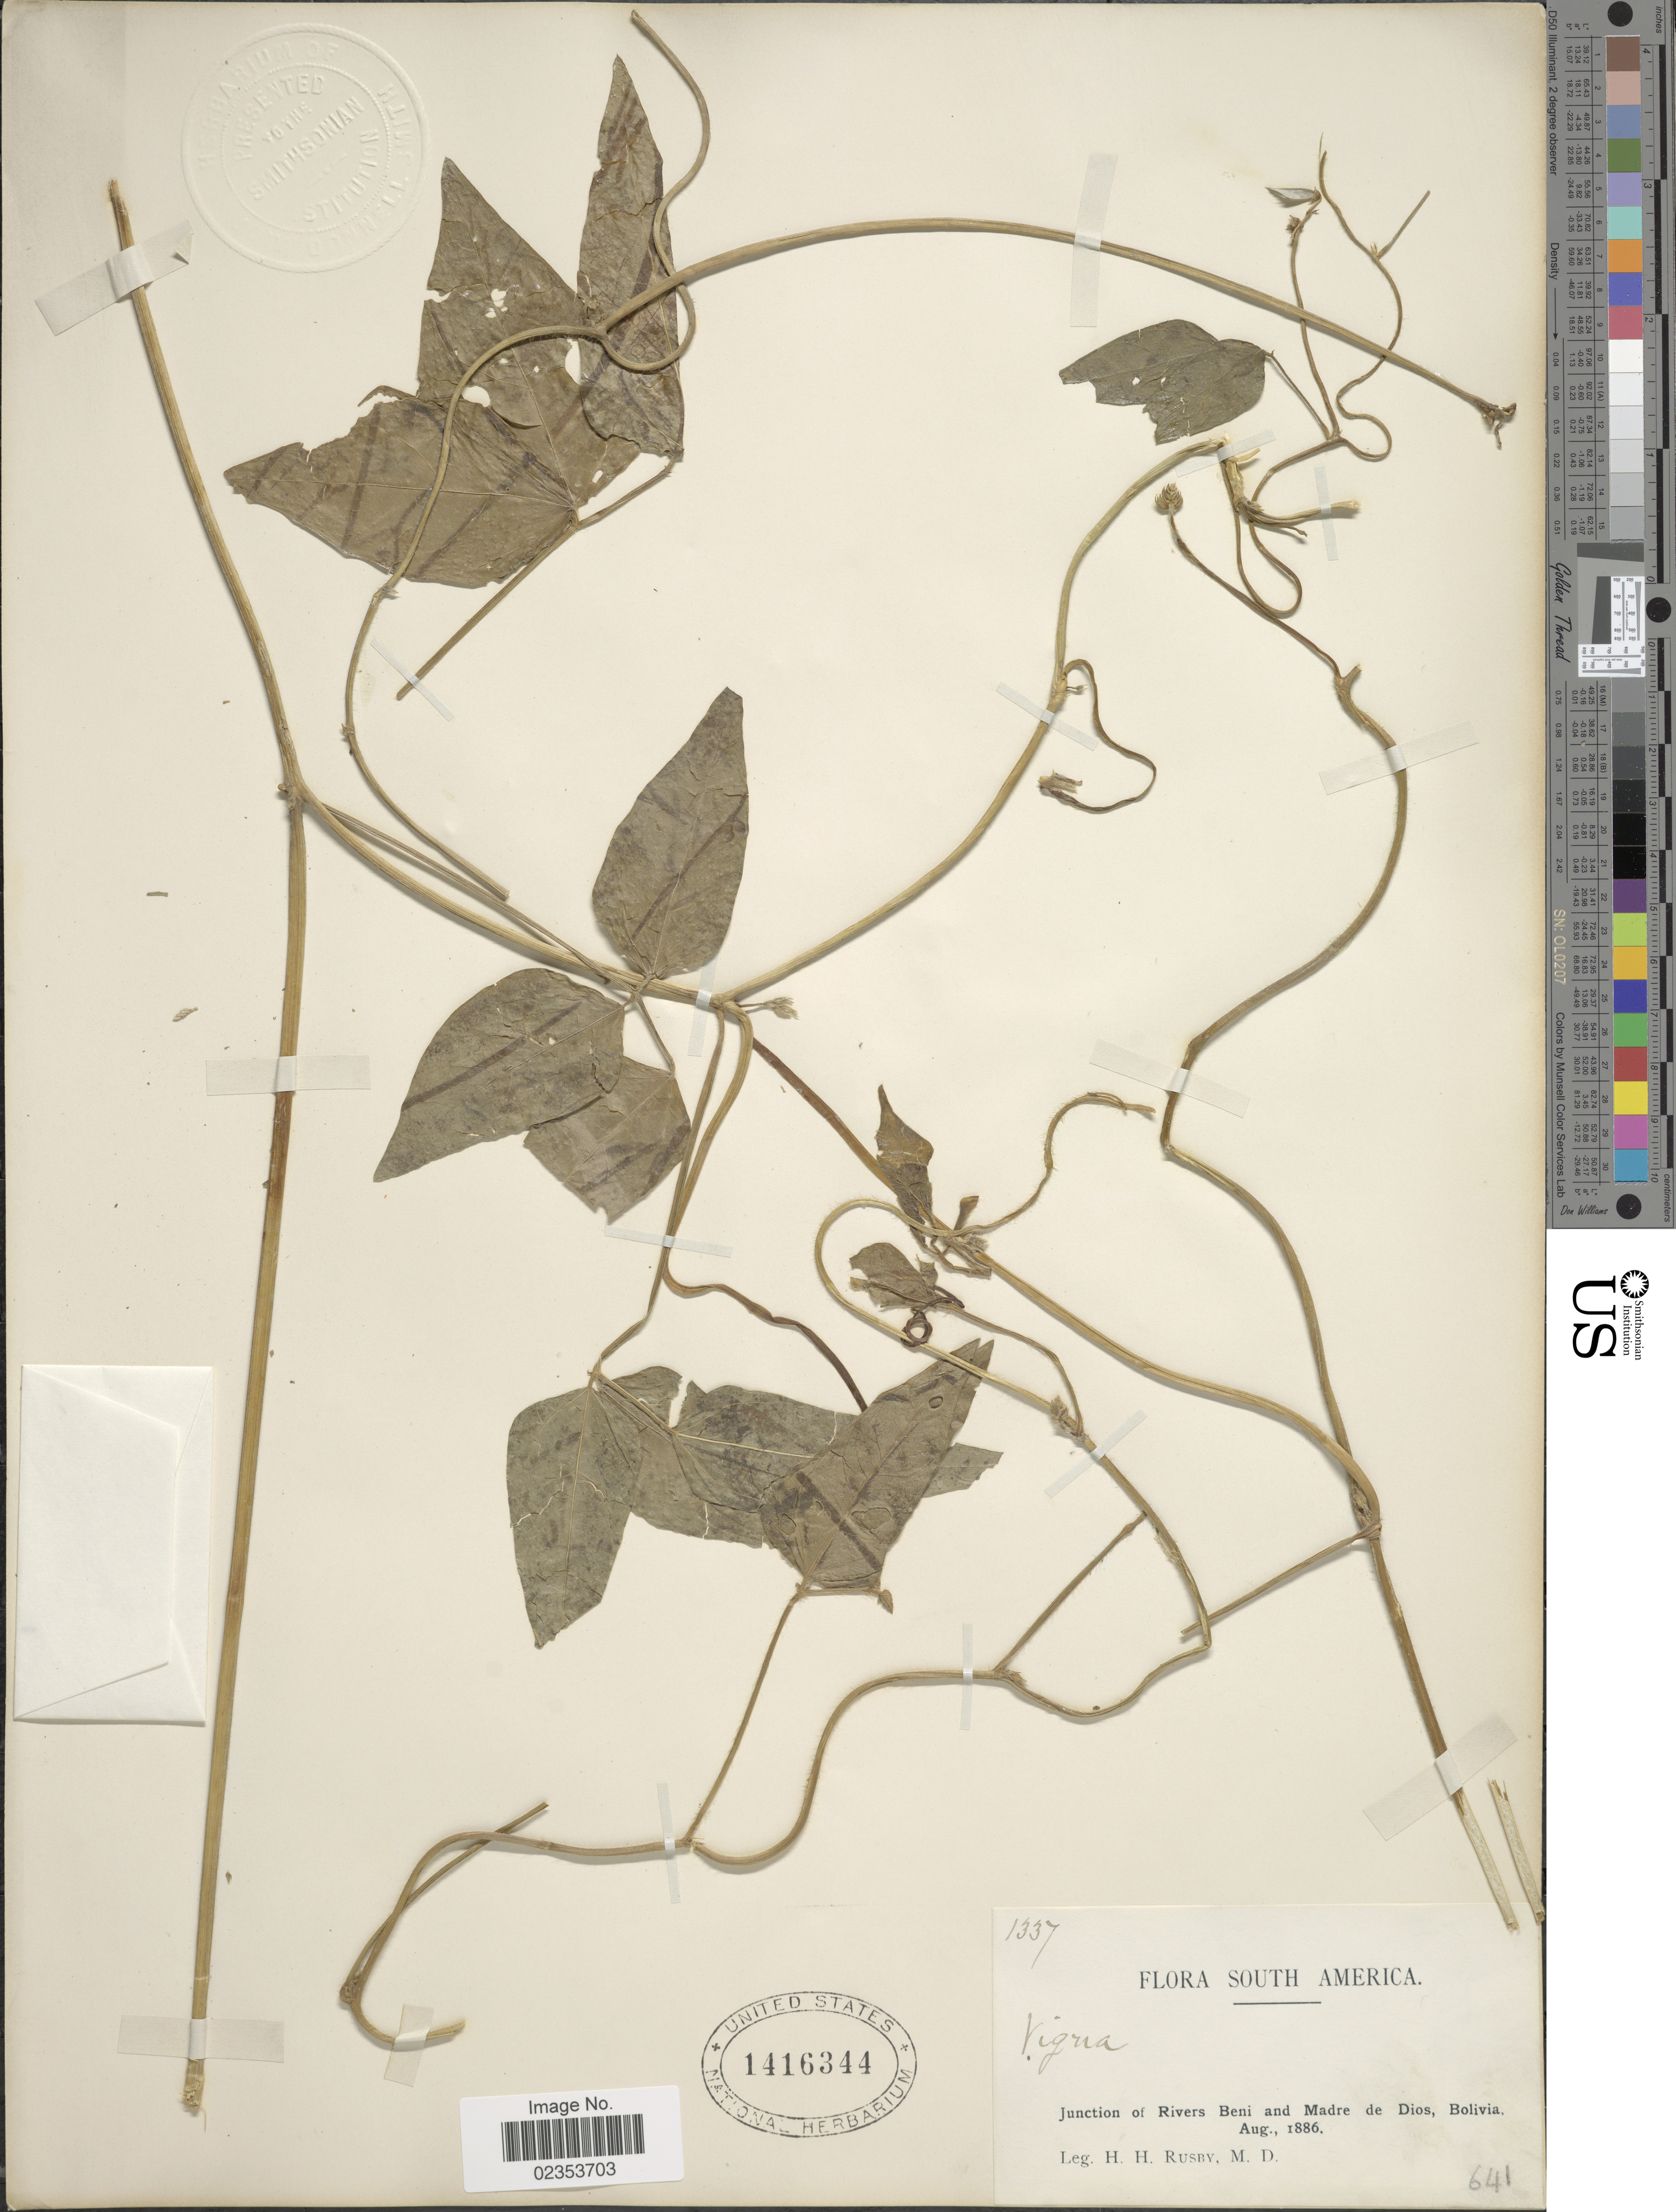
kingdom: Plantae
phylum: Tracheophyta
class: Magnoliopsida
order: Fabales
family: Fabaceae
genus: Vigna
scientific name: Vigna repens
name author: (L.) Kuntze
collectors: H. H. Rusby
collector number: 1337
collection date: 1886-08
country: Bolivia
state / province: Beni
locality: Junction of Rivers Beni and Madre de Dios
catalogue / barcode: US 1416344